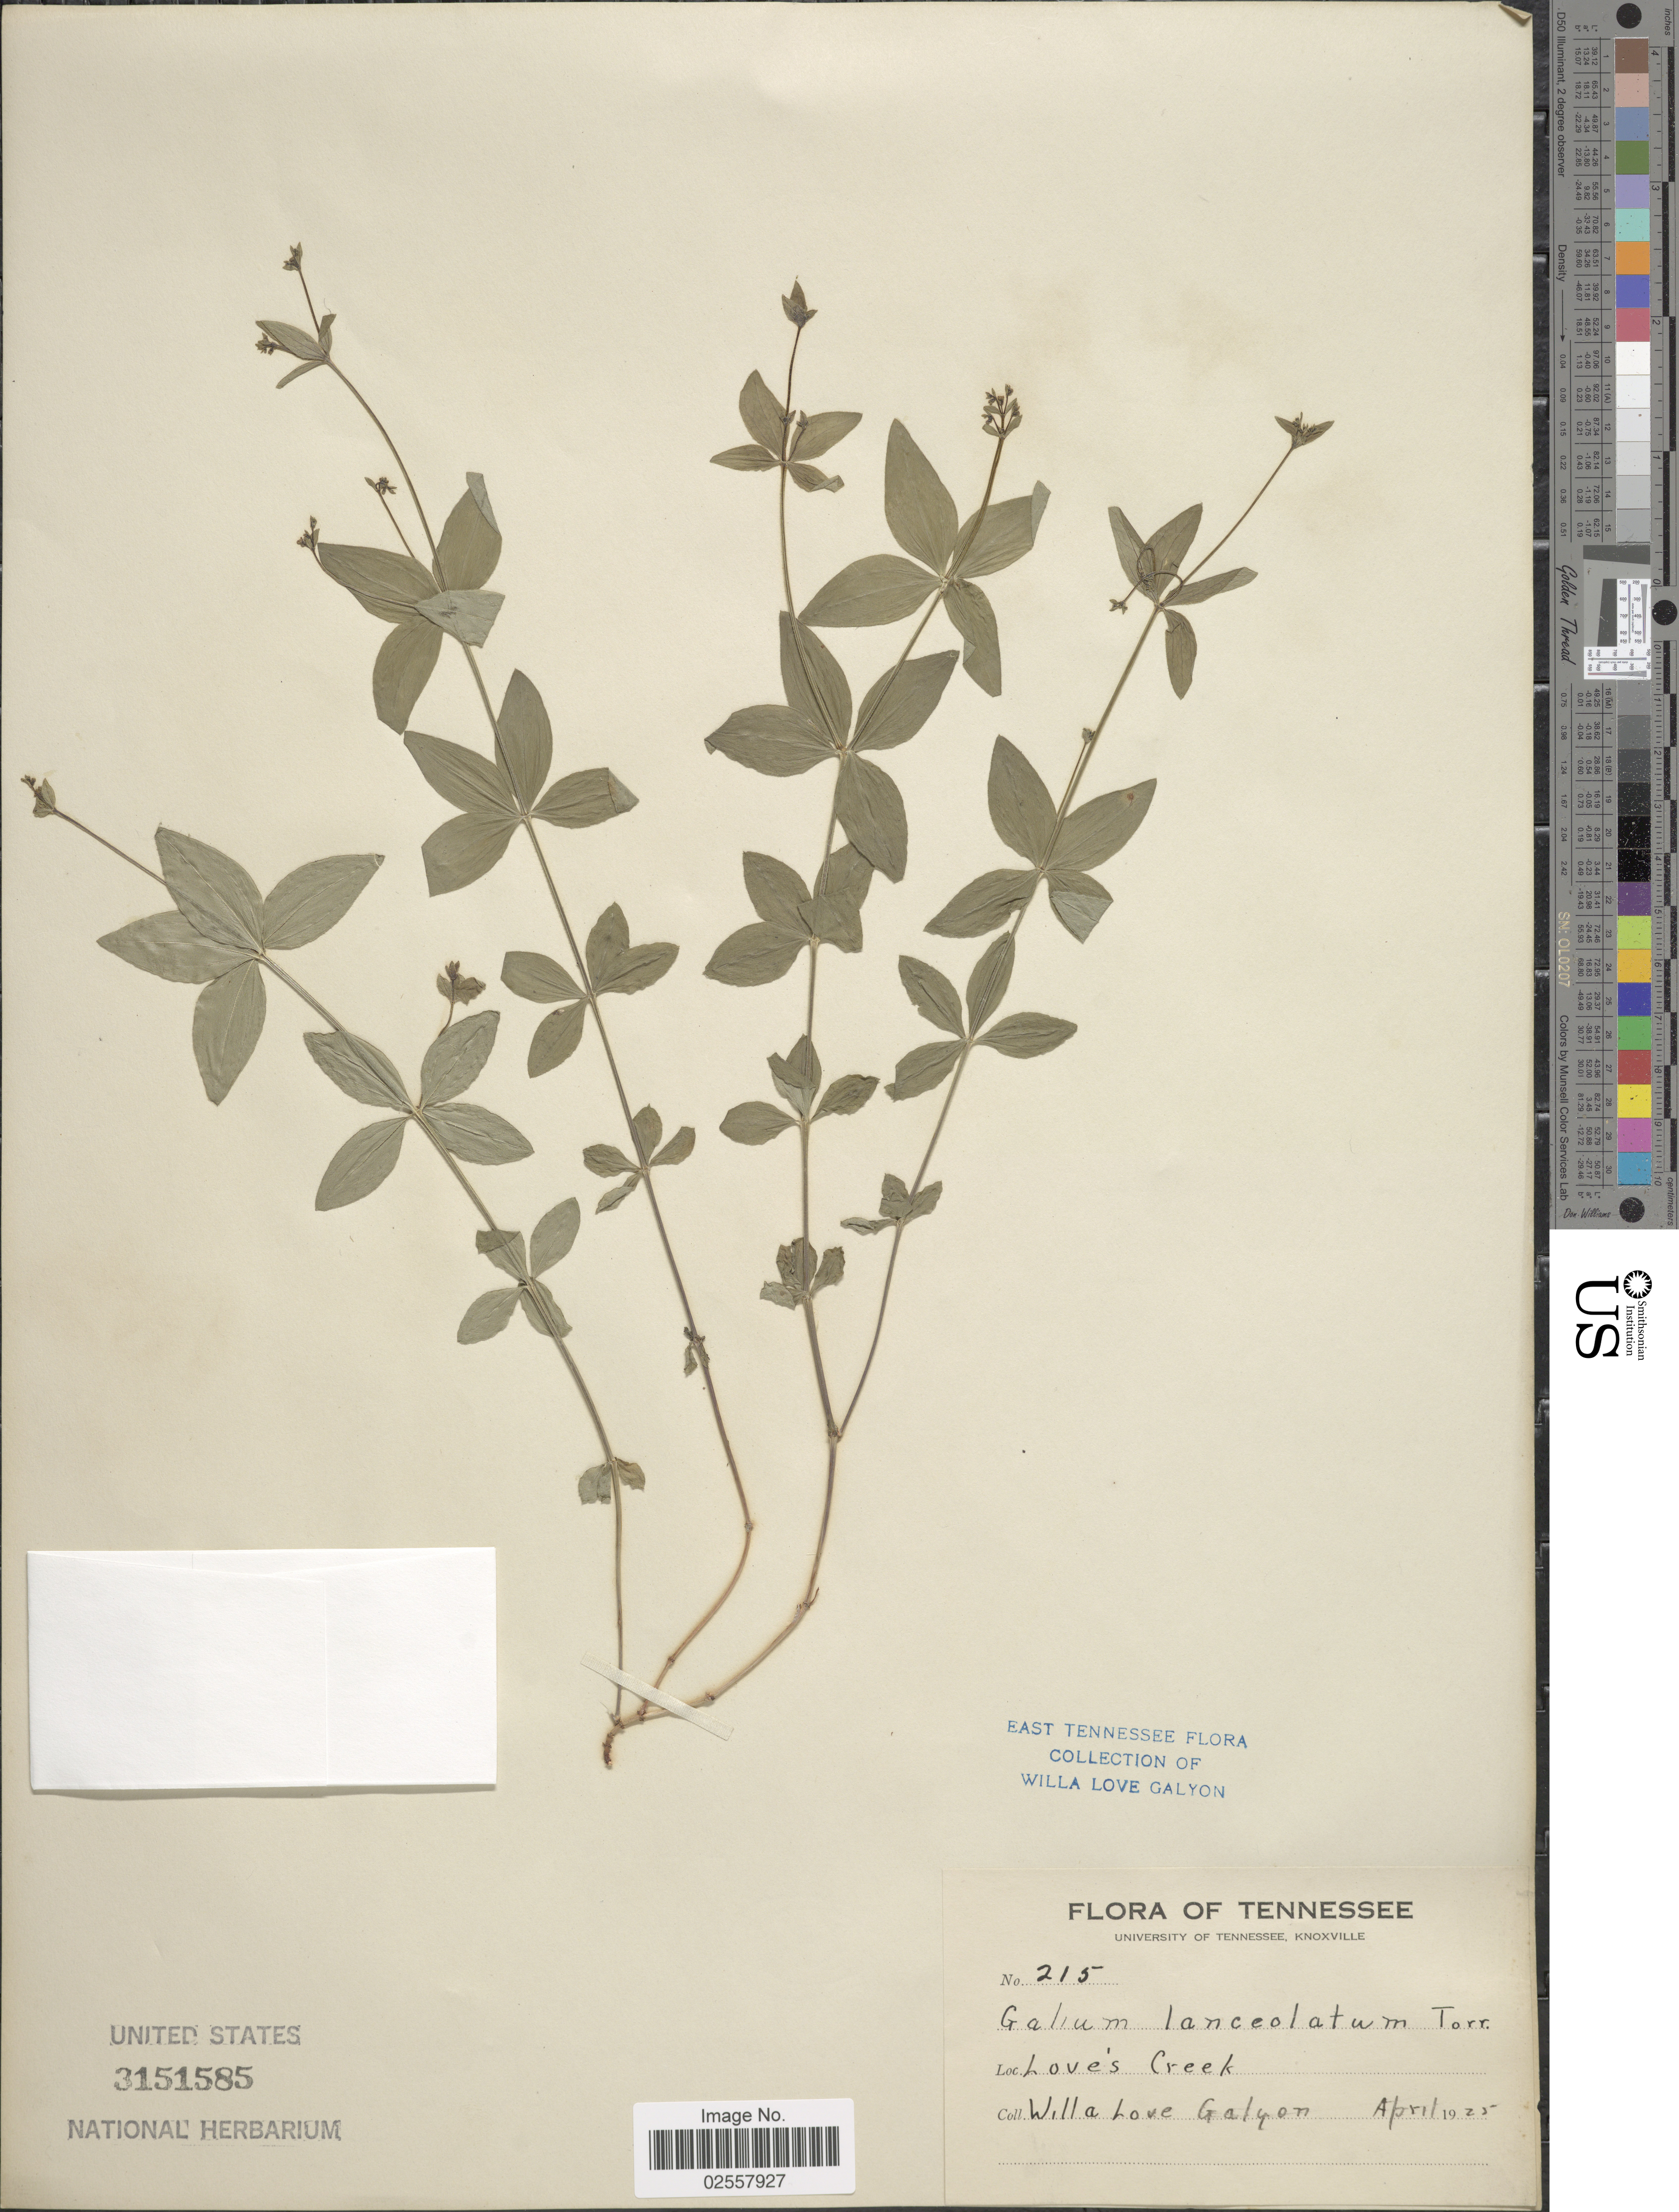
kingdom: Plantae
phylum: Tracheophyta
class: Magnoliopsida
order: Gentianales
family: Rubiaceae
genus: Galium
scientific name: Galium lanceolatum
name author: (Torr. & A. Gray) Torr.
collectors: W. Galyon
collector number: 215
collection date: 1925-04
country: United States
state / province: Tennessee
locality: Love's Creek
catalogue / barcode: US 3151585